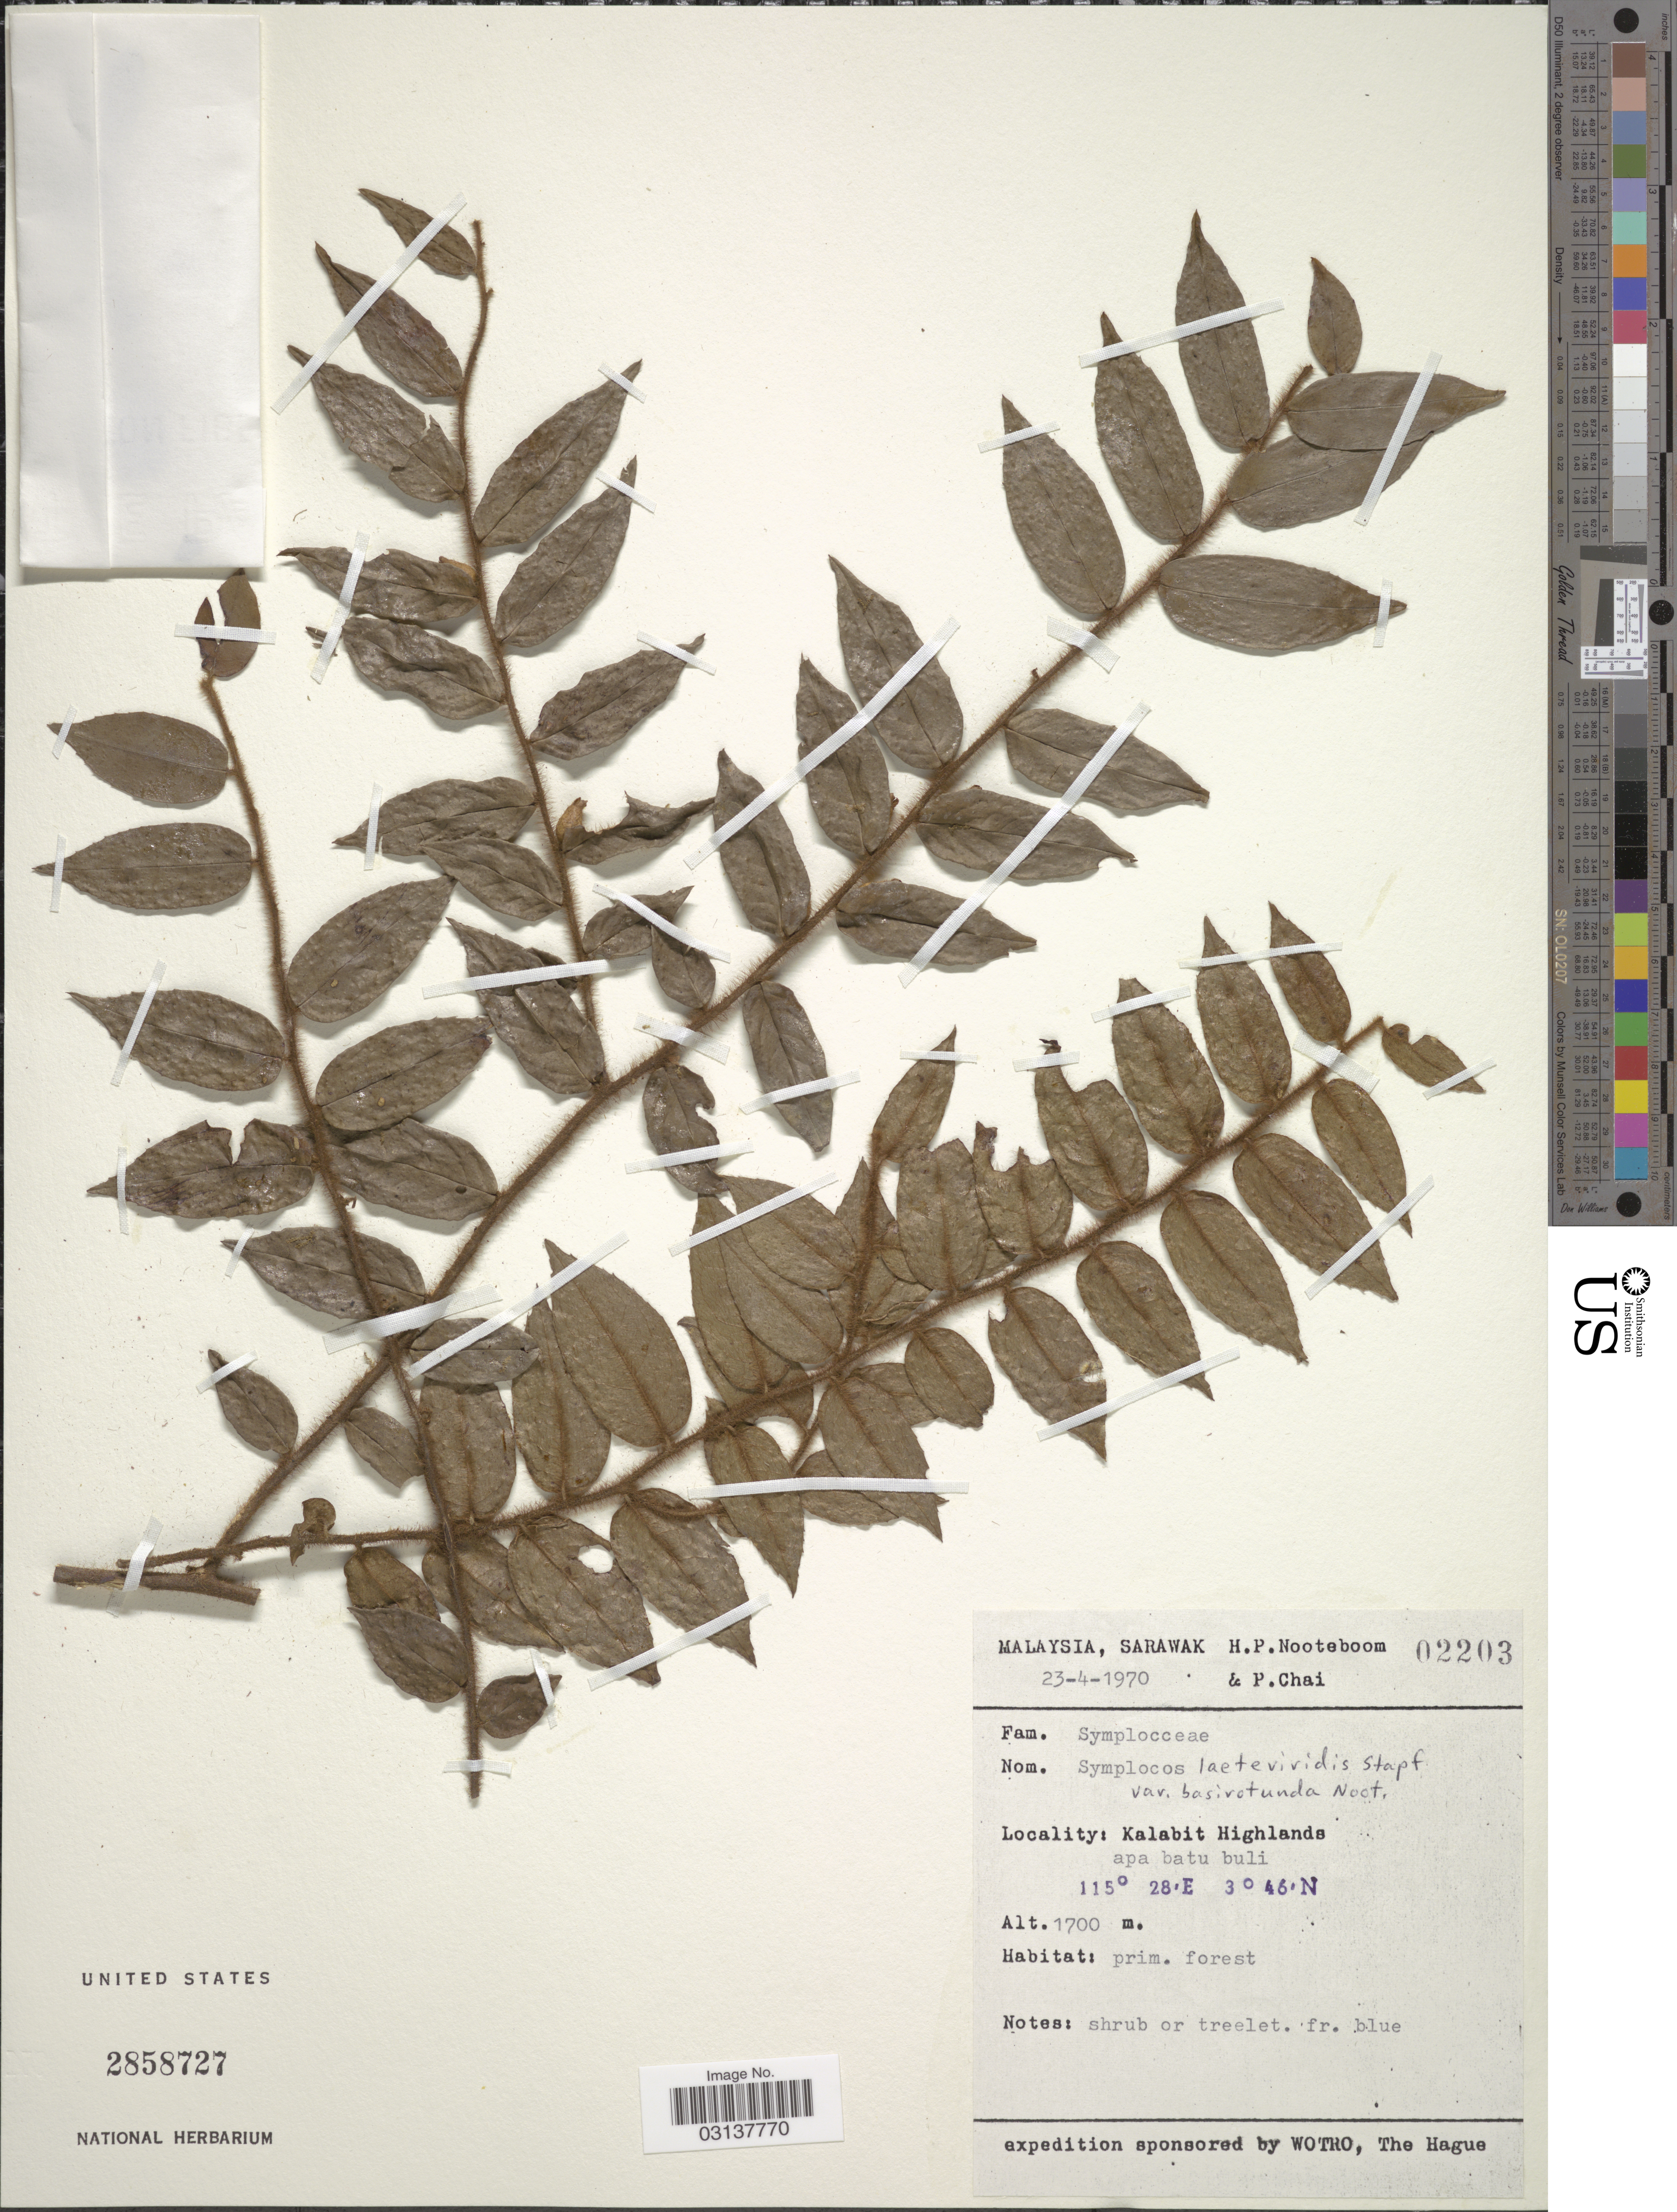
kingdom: Plantae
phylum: Tracheophyta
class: Magnoliopsida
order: Ericales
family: Symplocaceae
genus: Symplocos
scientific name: Symplocos laeteviridis var. basirotunda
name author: Noot.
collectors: H. P. Nooteboom & P. Chai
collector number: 02203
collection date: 1970-04-23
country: Malaysia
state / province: Sarawak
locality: Kalabit Highlands, apa batu buli.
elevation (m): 1700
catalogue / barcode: US 2858727